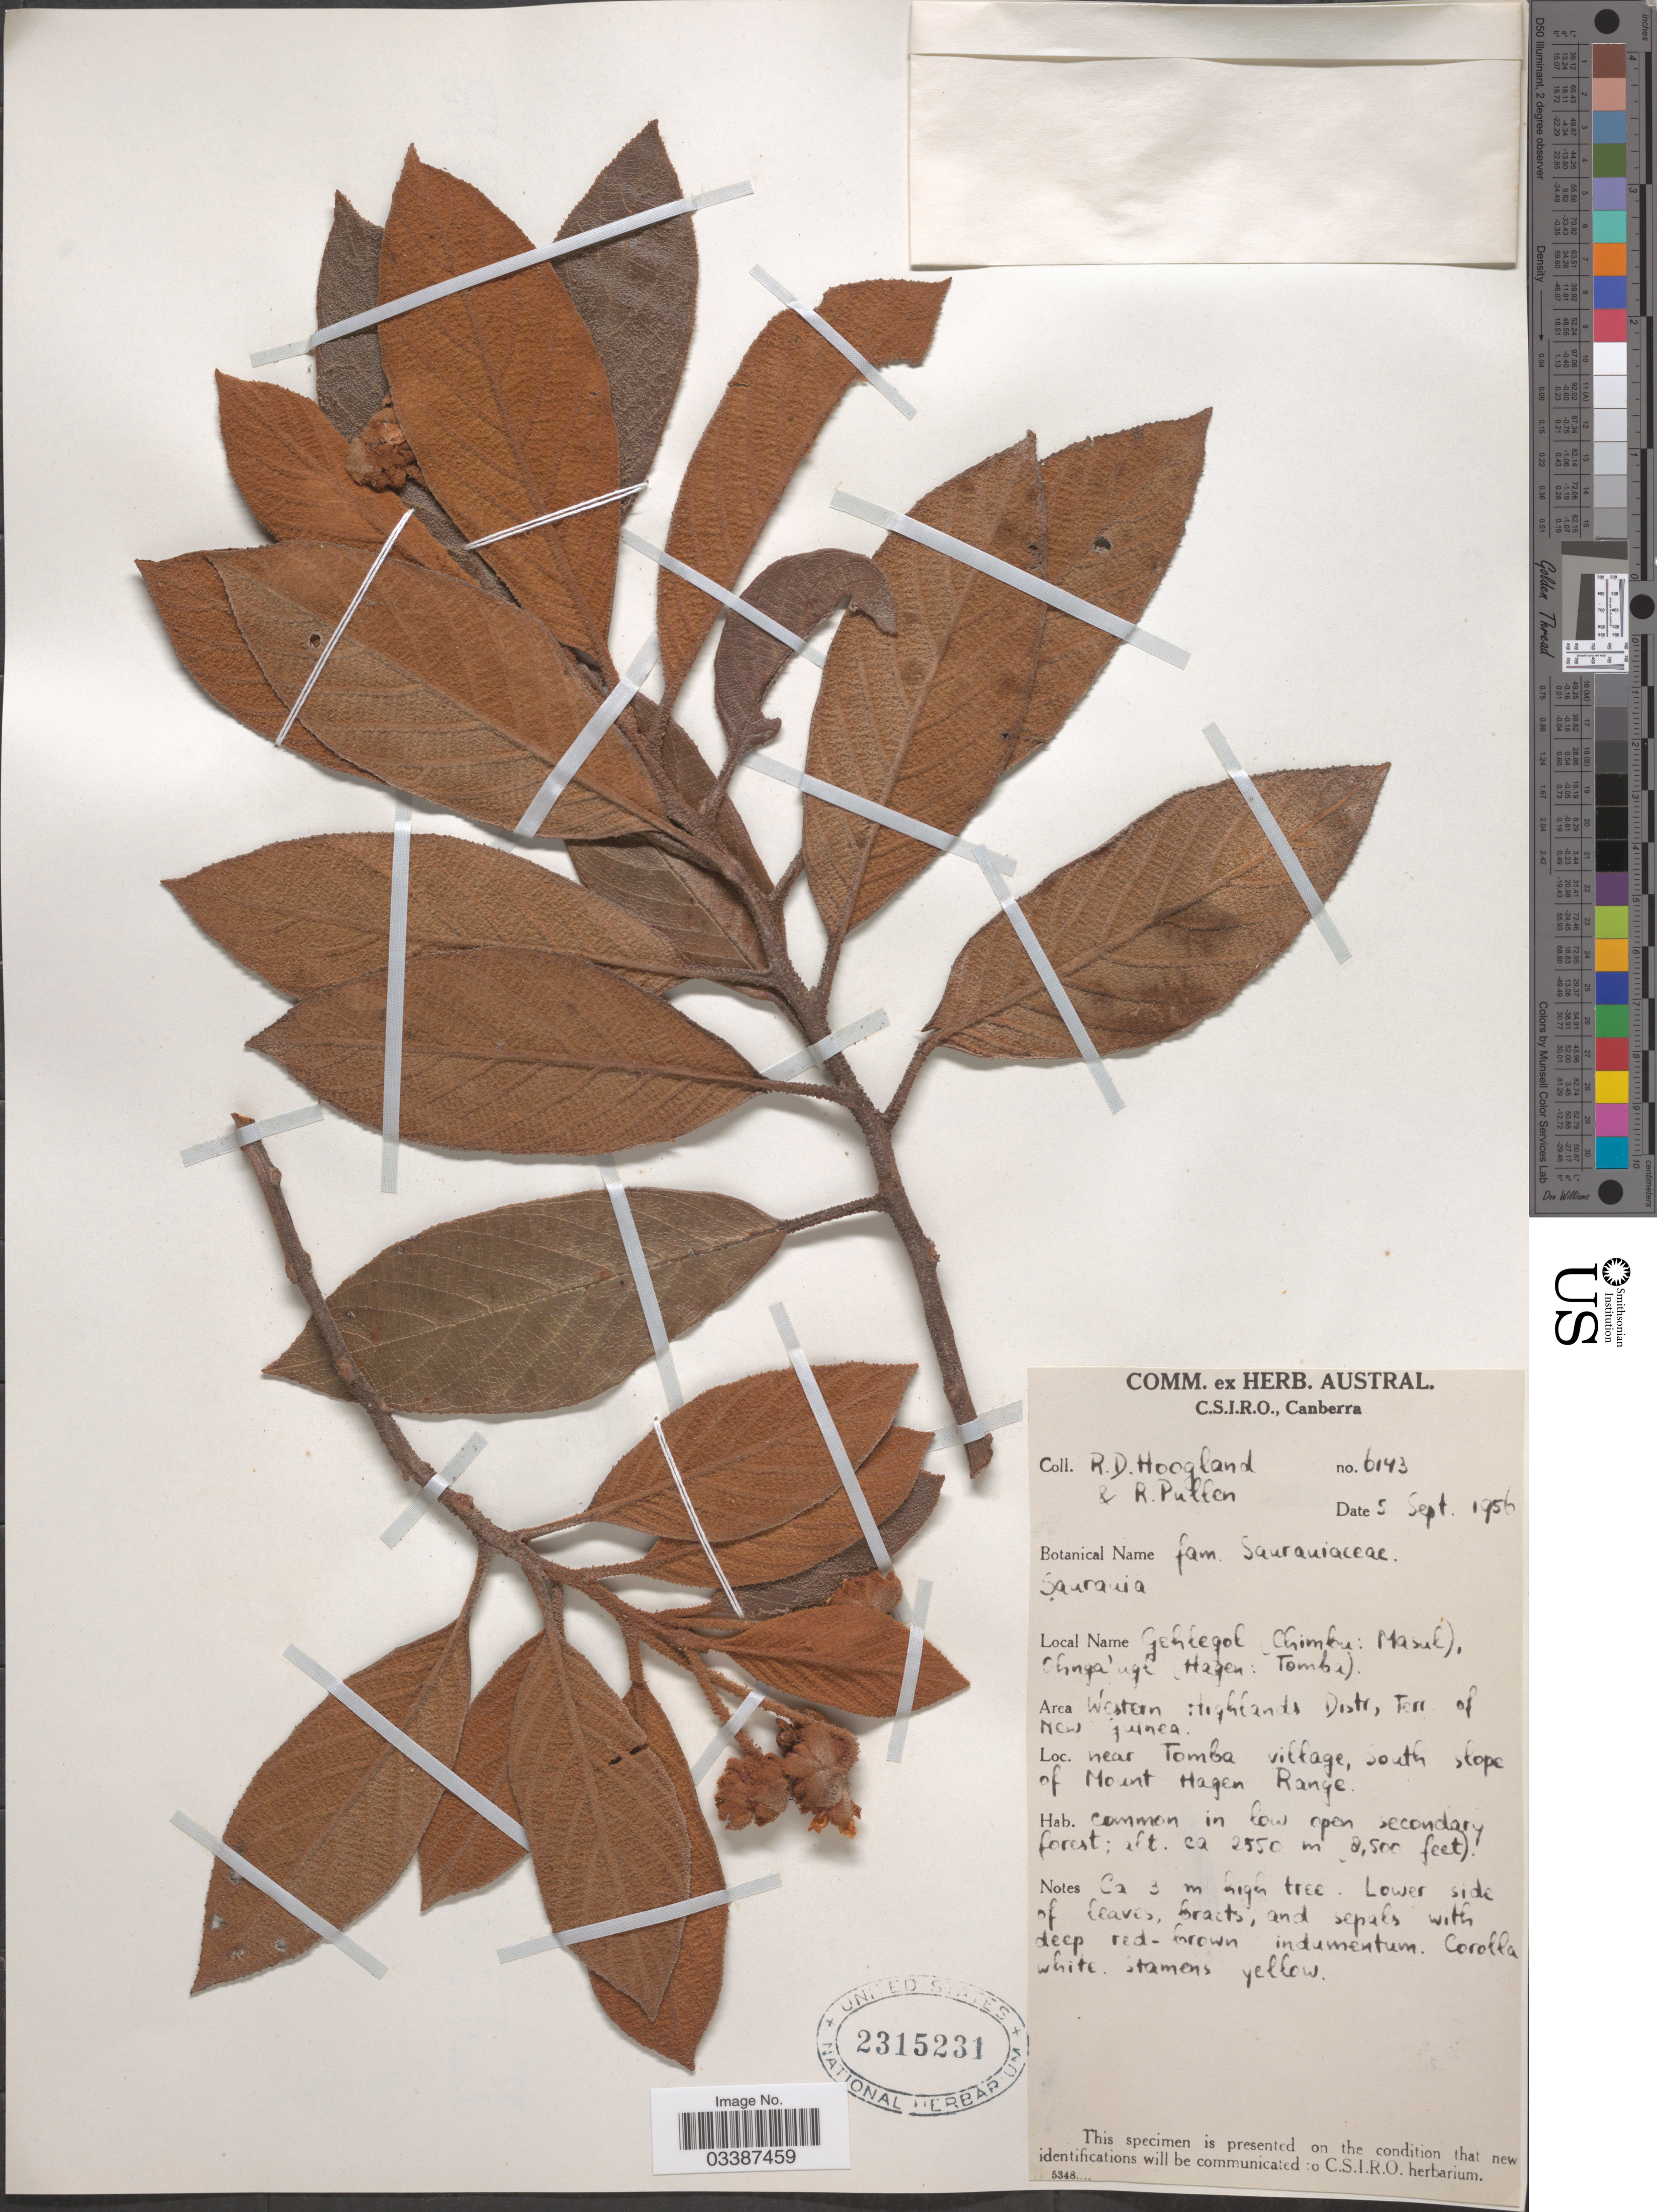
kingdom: Plantae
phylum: Tracheophyta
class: Magnoliopsida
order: Ericales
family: Actinidiaceae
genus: Saurauia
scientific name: Saurauia sp.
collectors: R. D. Hoogland & R. Pullen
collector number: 6143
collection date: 1956-09-05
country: Papua New Guinea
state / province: Western Highlands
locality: Area Western Highlands Distr , Terr. of New Guinea. Near Tomba village, South slope of Mount Hagen Range.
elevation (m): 2591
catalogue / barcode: US 2315231